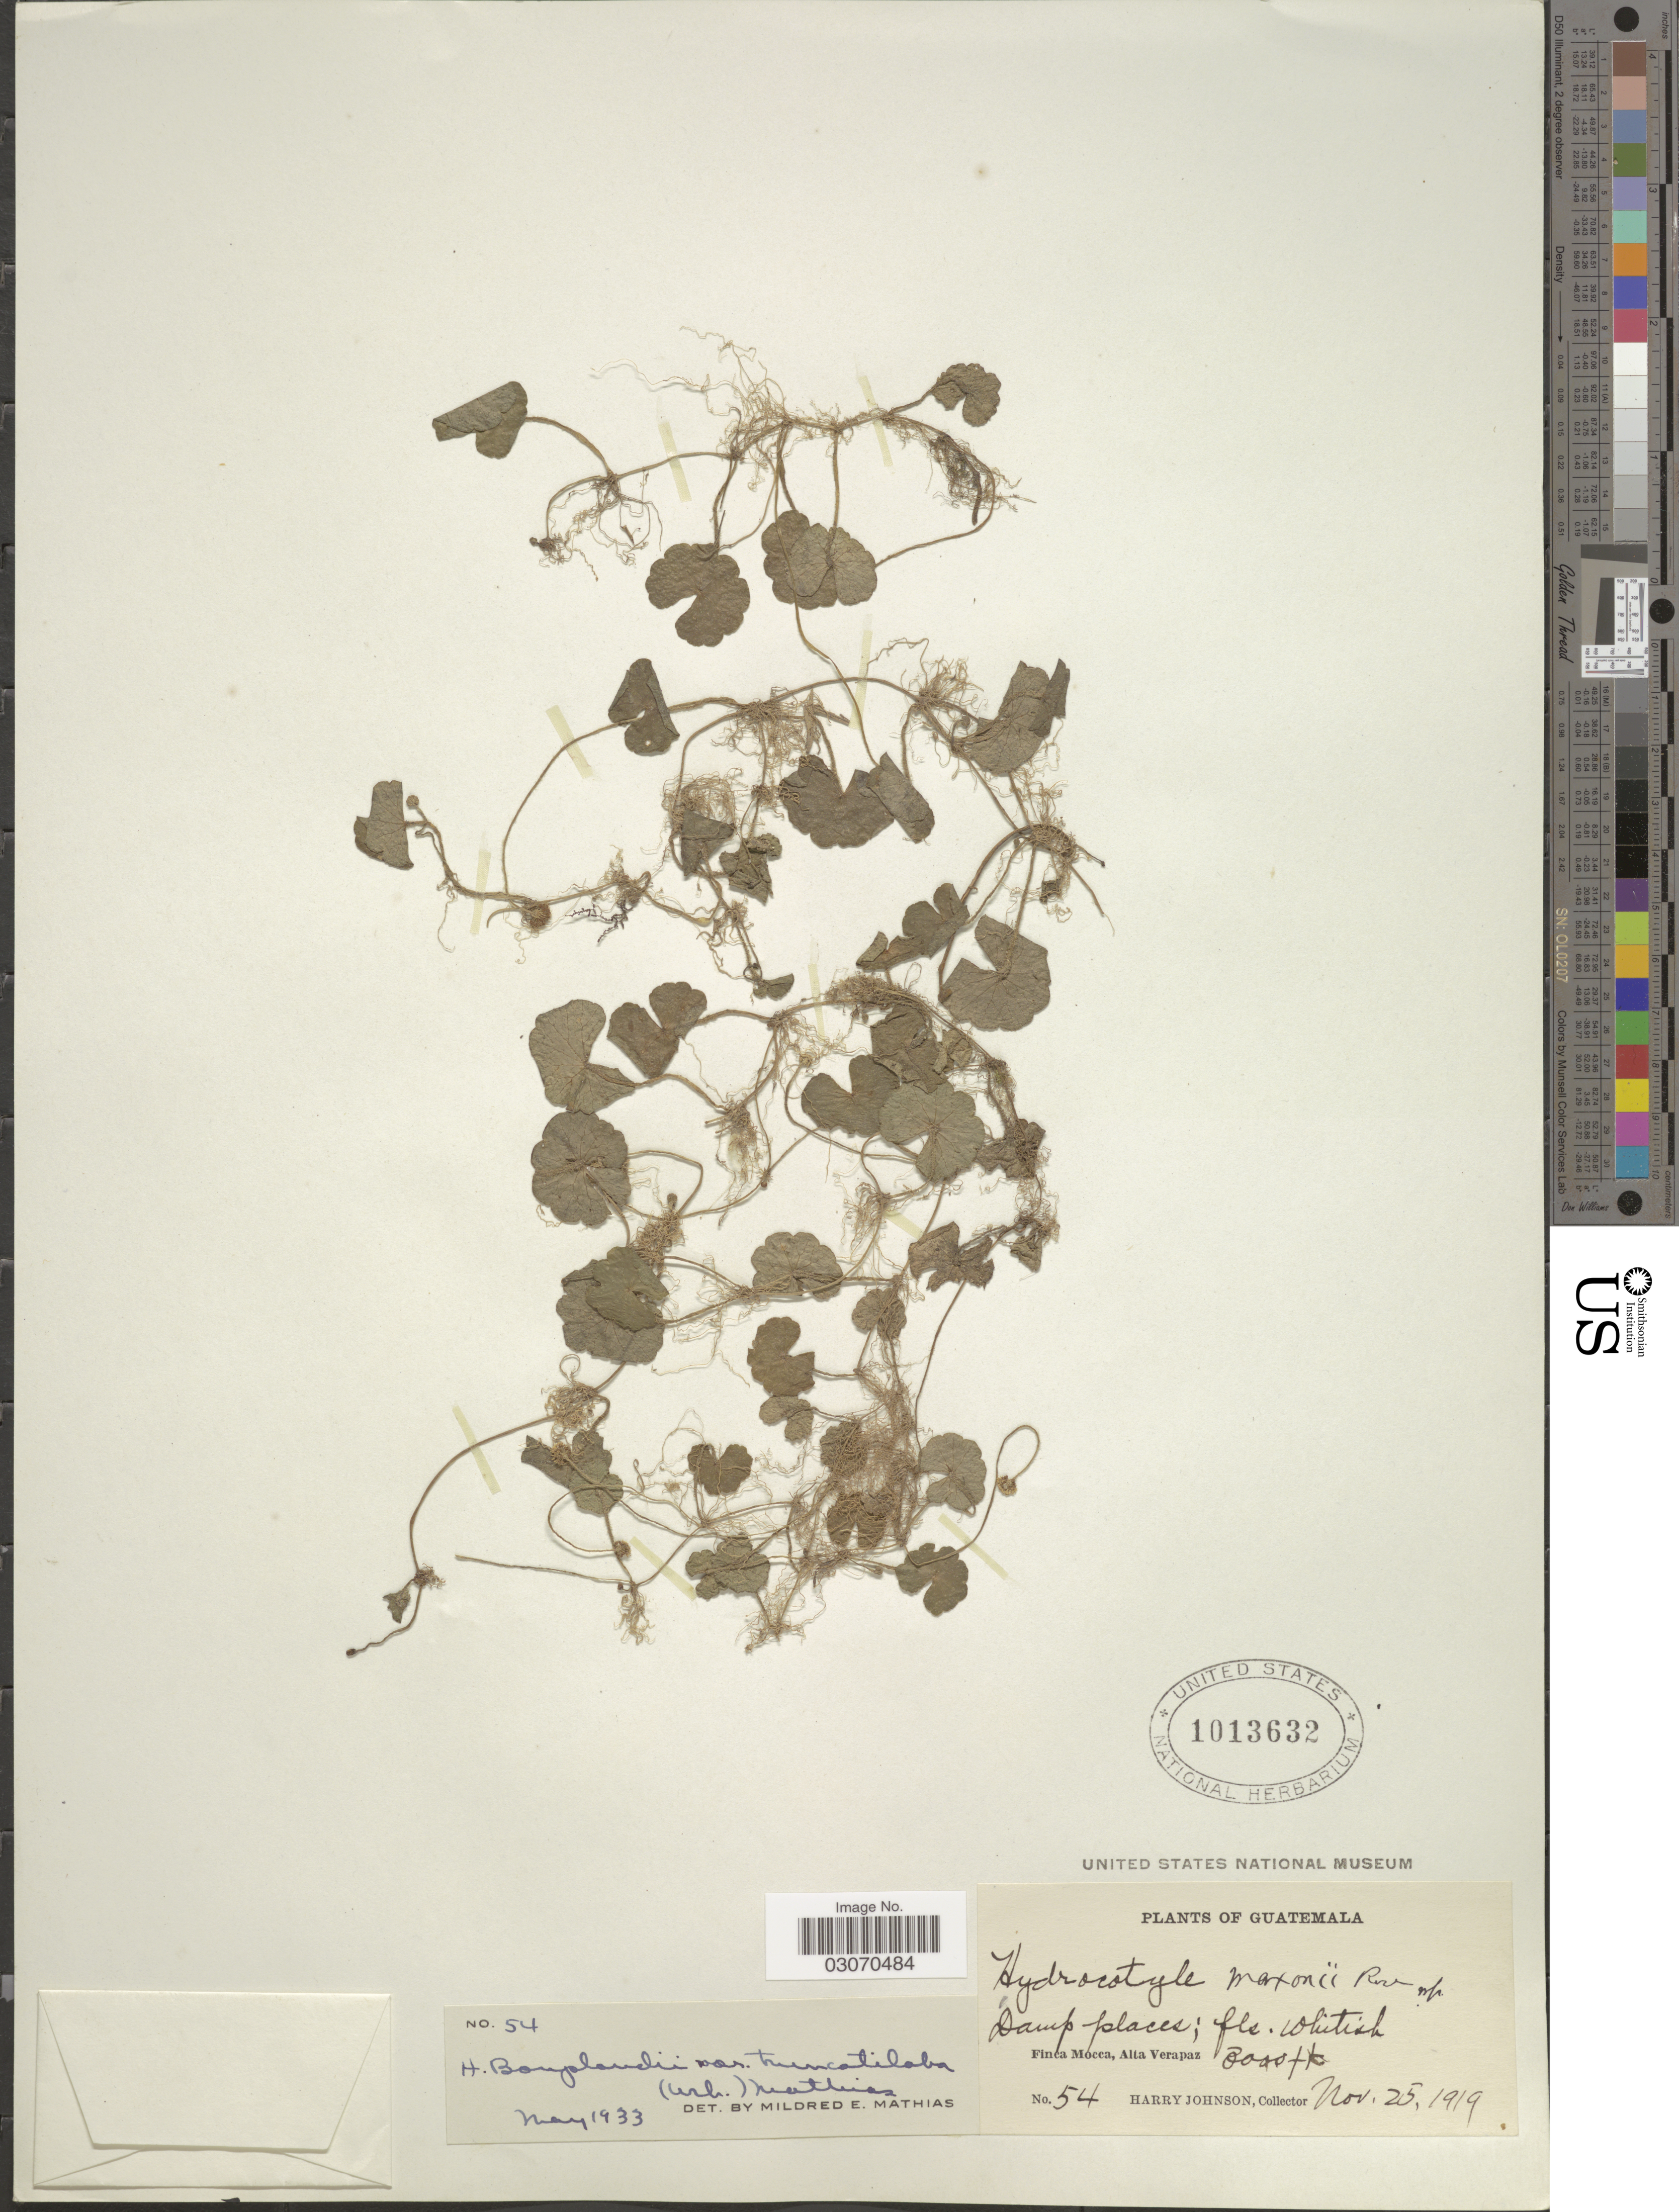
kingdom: Plantae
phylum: Tracheophyta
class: Magnoliopsida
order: Apiales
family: Araliaceae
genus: Hydrocotyle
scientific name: Hydrocotyle leucocephala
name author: Cham. & Schltdl.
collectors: H. Johnson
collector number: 54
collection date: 1919-11-25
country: Guatemala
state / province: Alta Verapaz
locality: Finca Mocca.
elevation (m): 914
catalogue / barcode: US 1013632